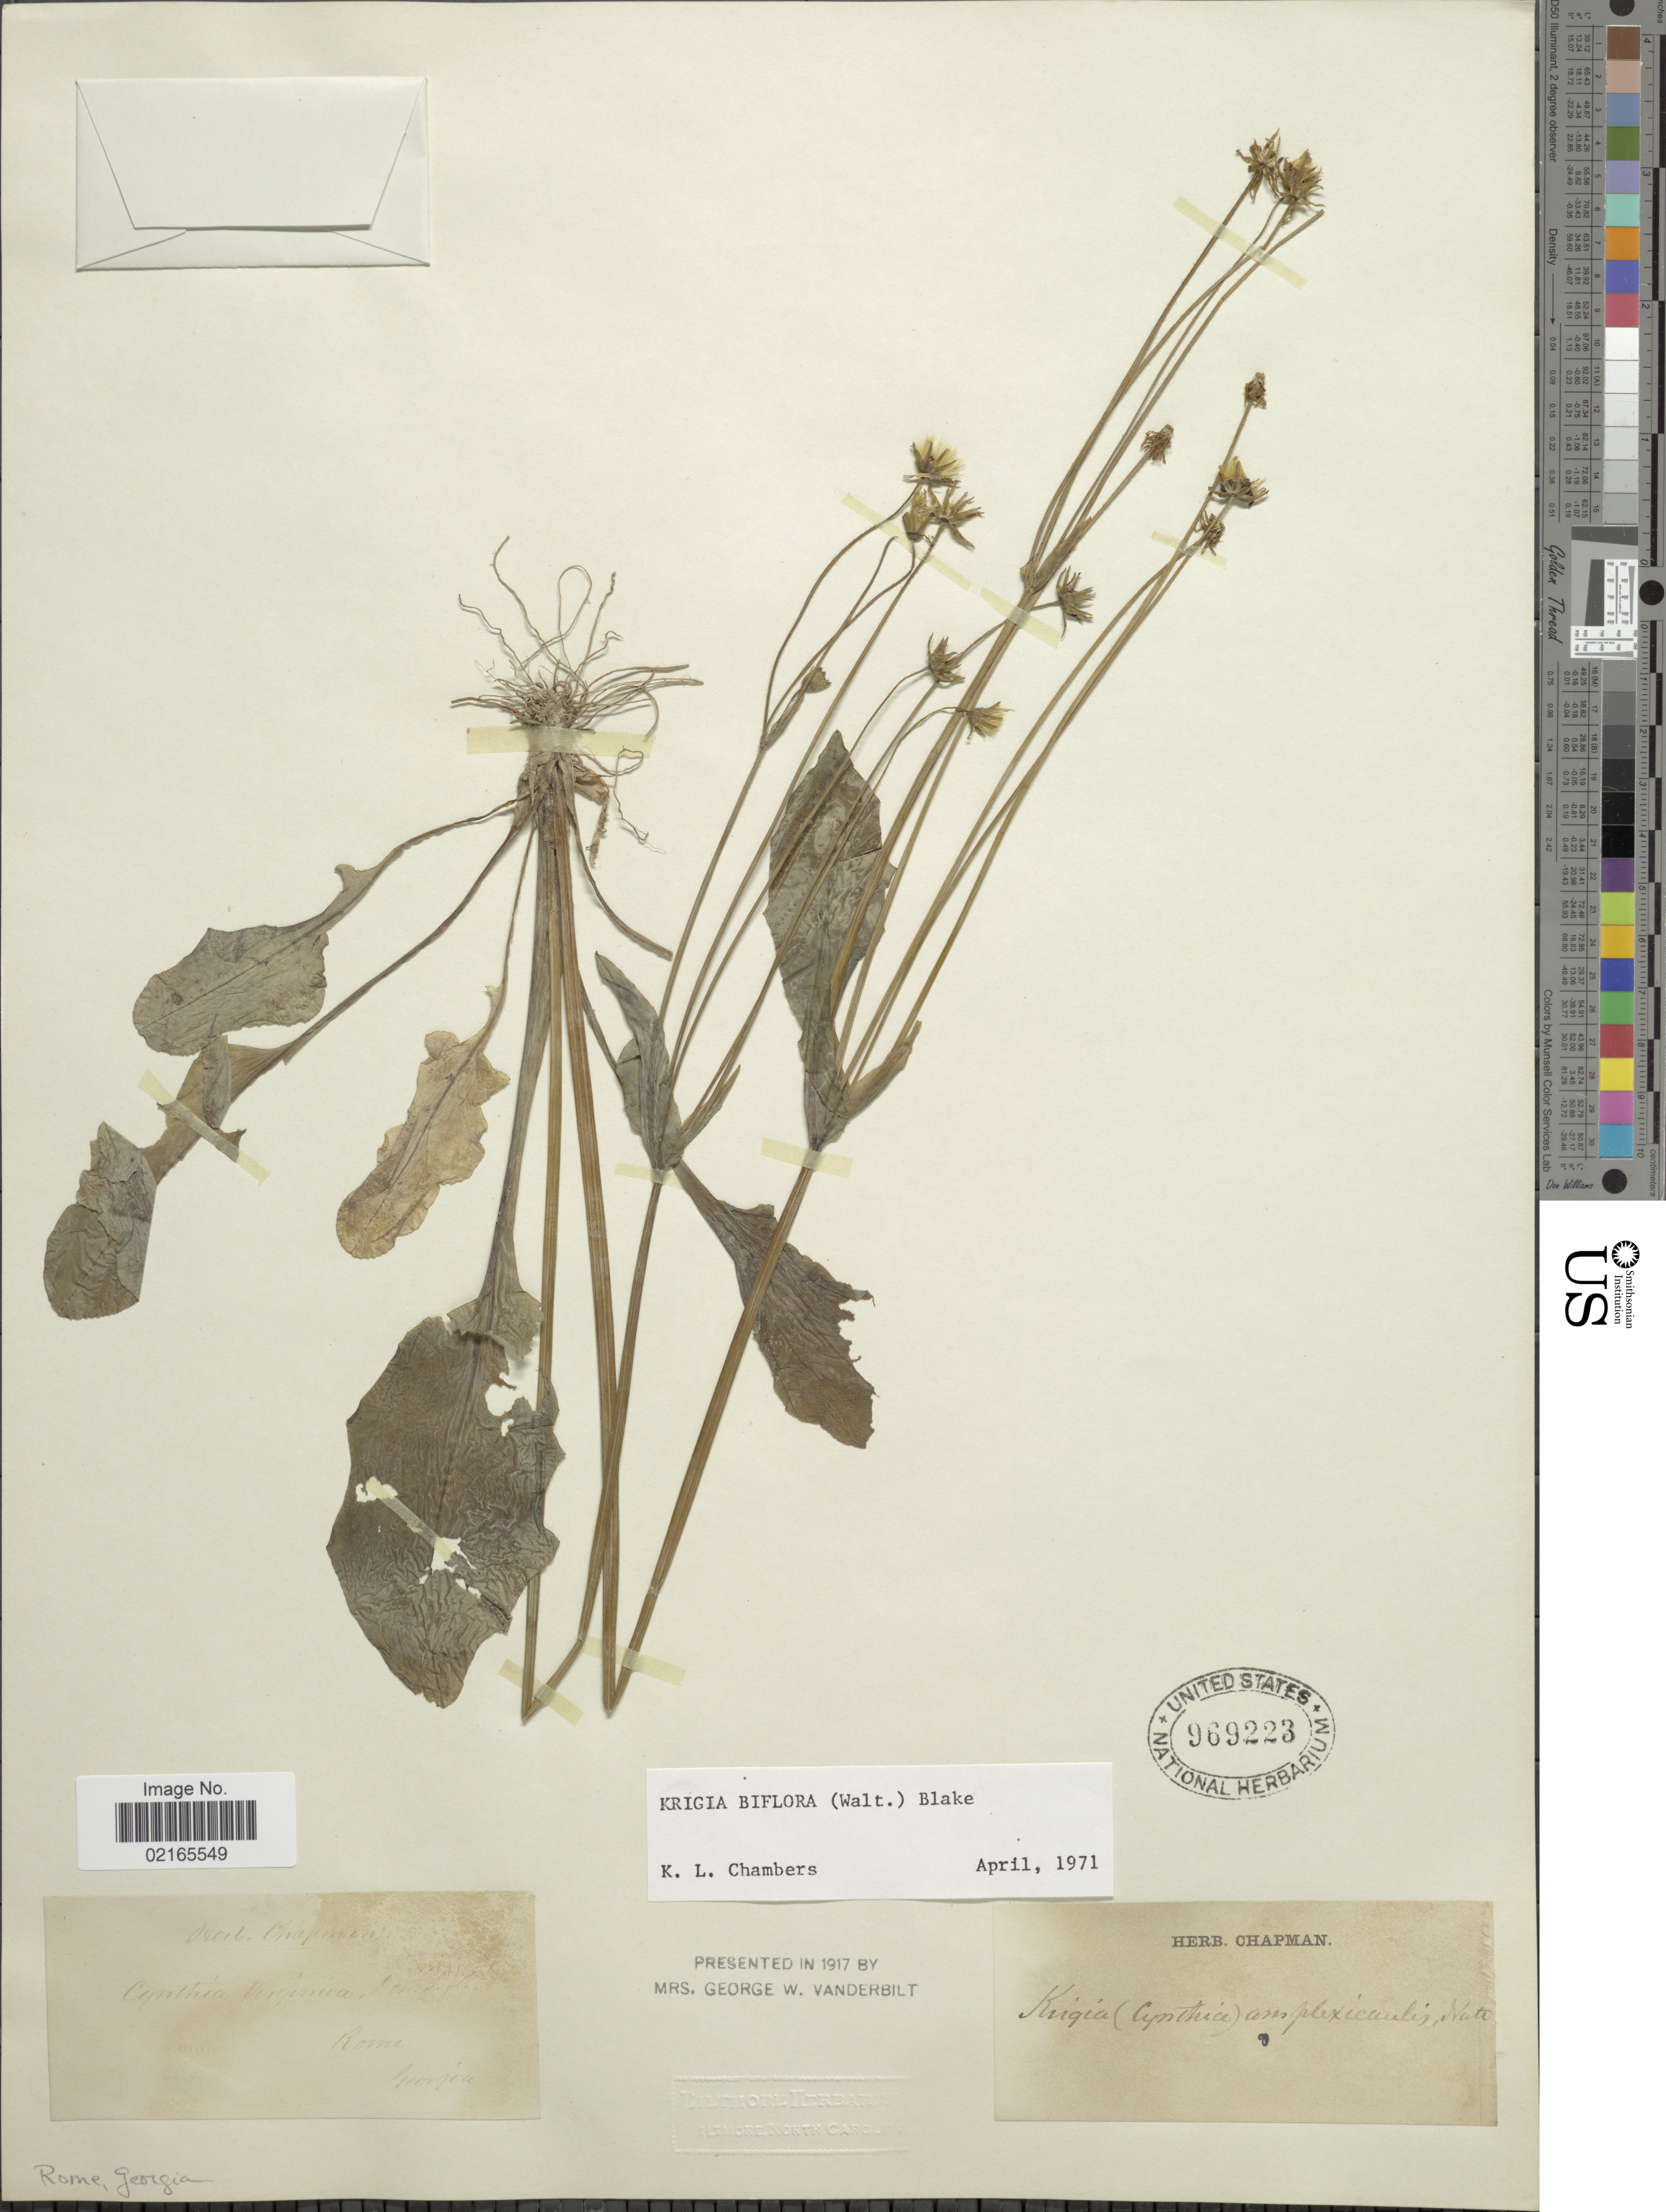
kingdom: Plantae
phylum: Tracheophyta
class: Magnoliopsida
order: Asterales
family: Asteraceae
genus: Krigia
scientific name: Krigia biflora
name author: (Walter) S.F. Blake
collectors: ex herb. Chapman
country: United States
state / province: Georgia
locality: Rome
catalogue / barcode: US 969223